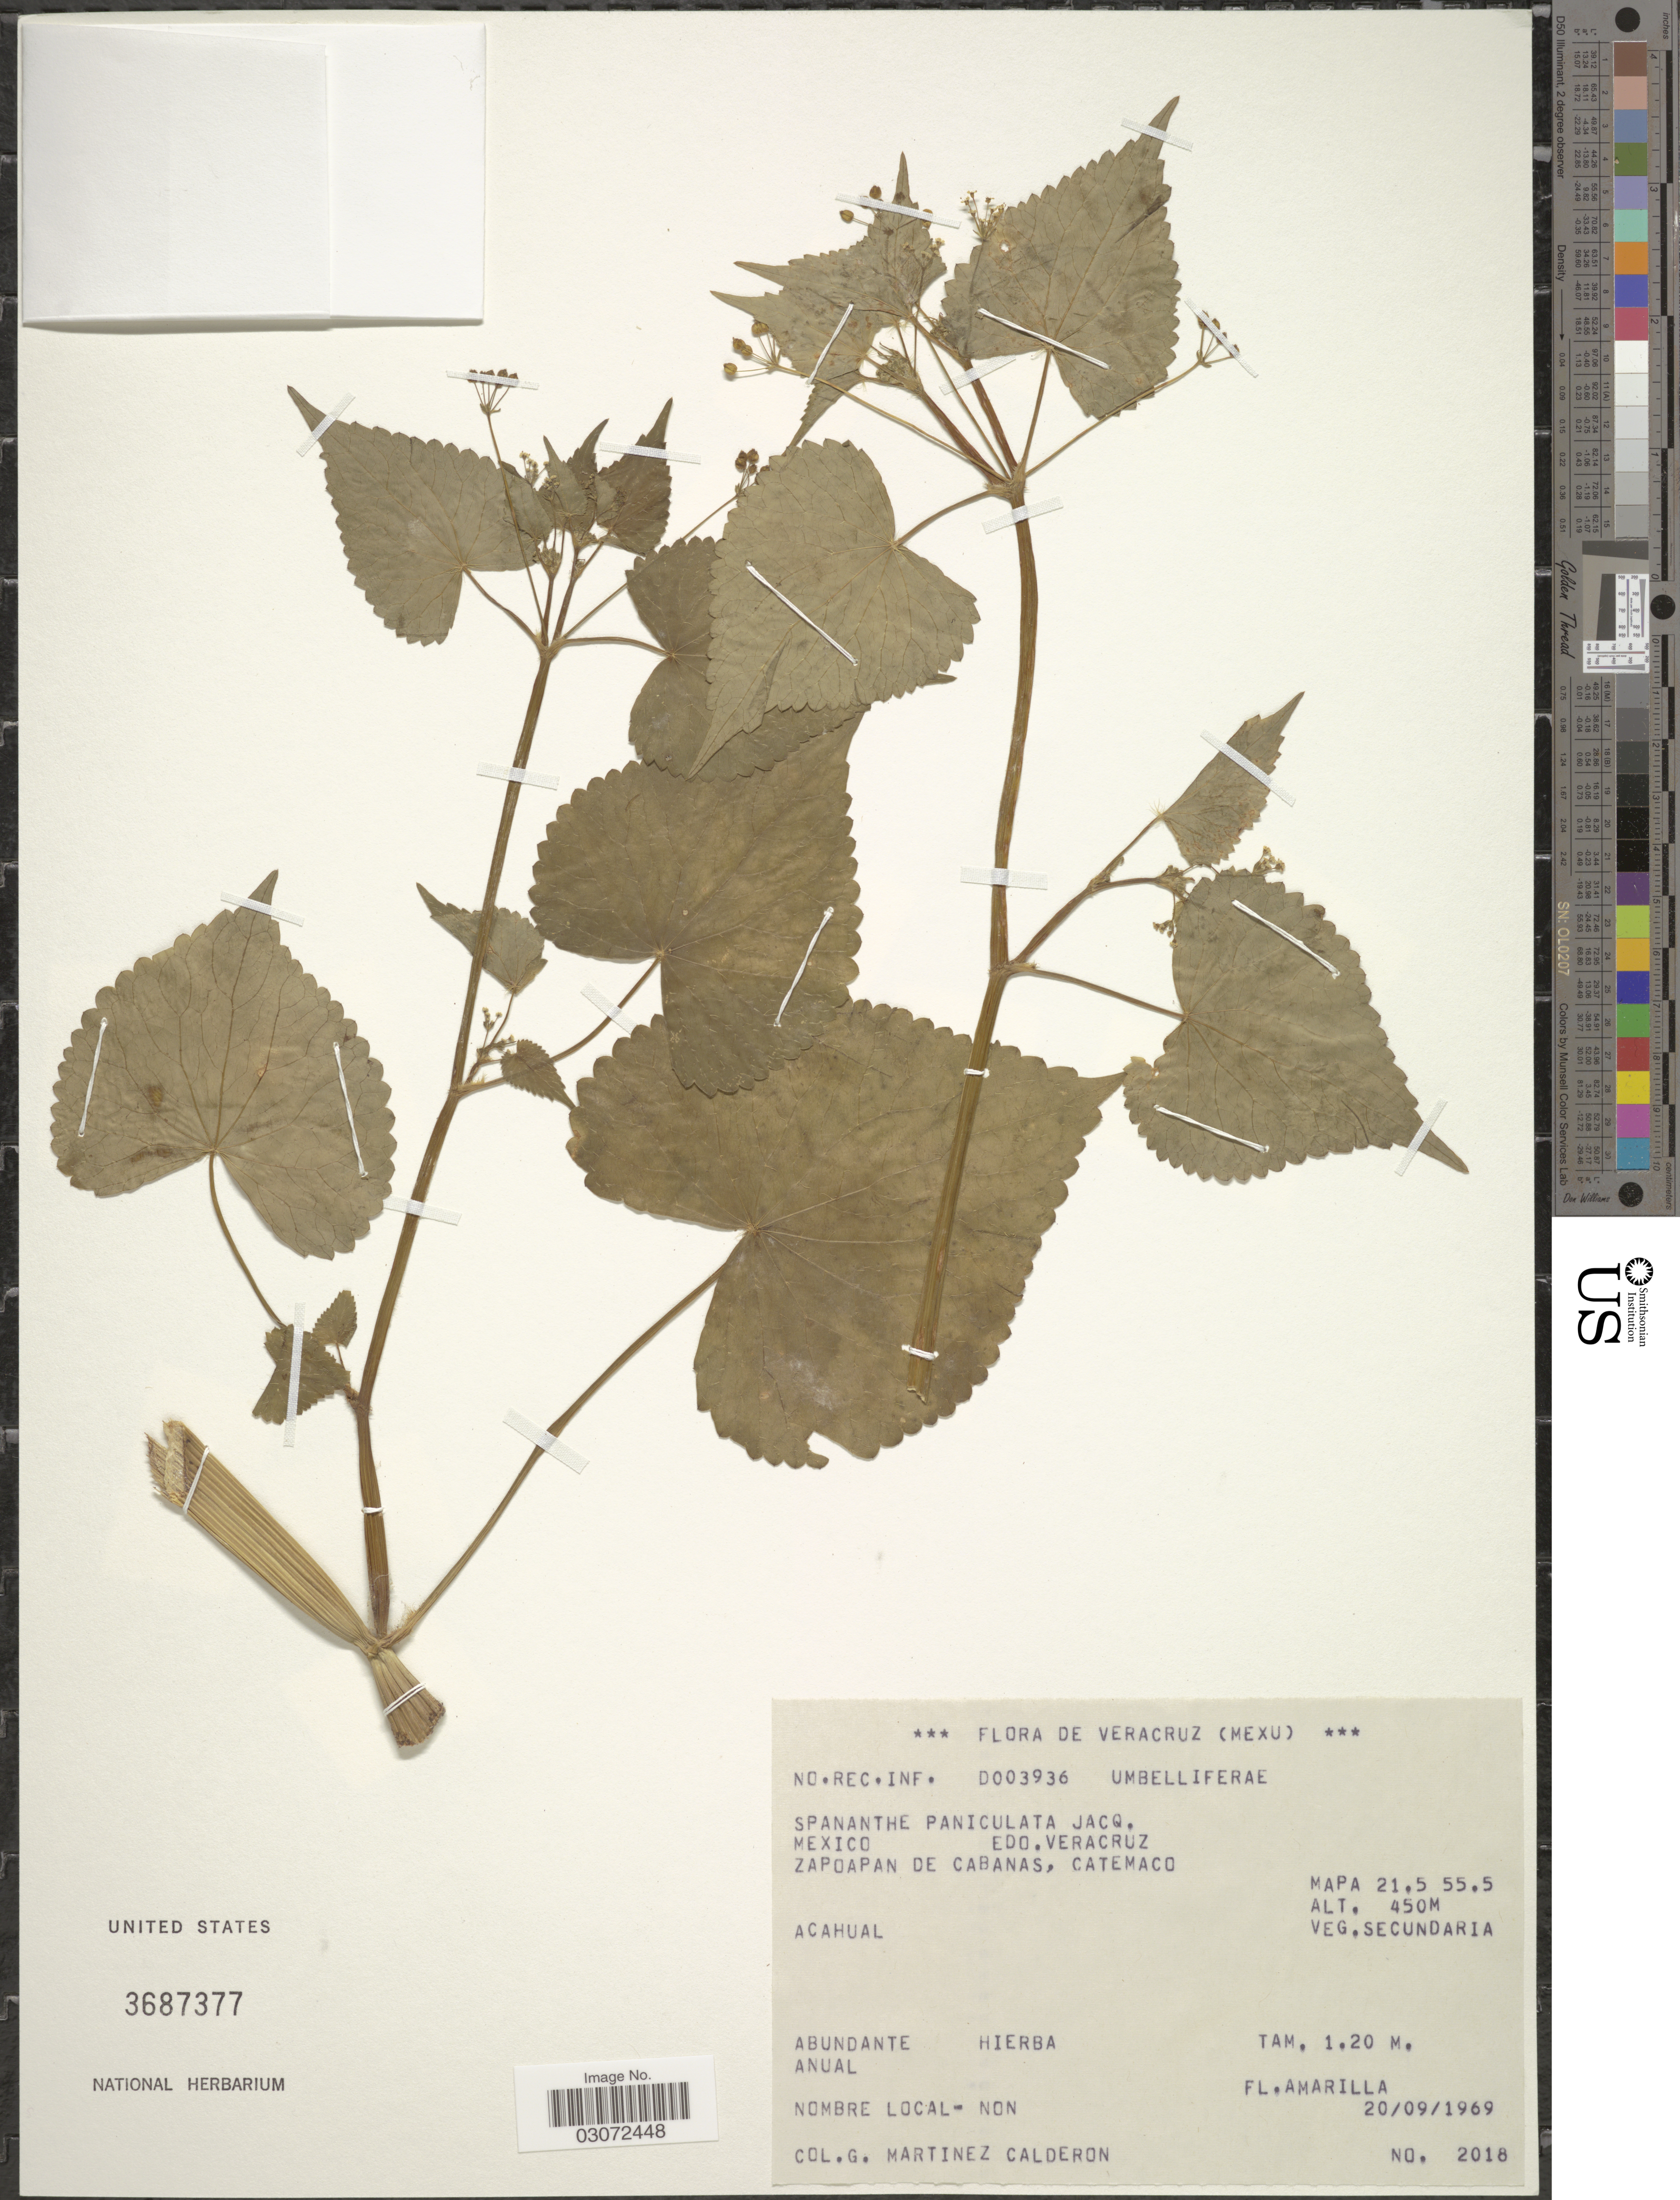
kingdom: Plantae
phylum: Tracheophyta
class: Magnoliopsida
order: Apiales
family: Apiaceae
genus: Spananthe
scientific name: Spananthe paniculata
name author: Jacq.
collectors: G. Martínez Calderón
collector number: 2018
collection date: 1969-09-20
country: Mexico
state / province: Veracruz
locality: Edo. Veracruz, Zapoapan de Cabanas, Catemaco, Mapa 21.5 55.5, Acahual.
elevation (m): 450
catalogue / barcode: US 3687377